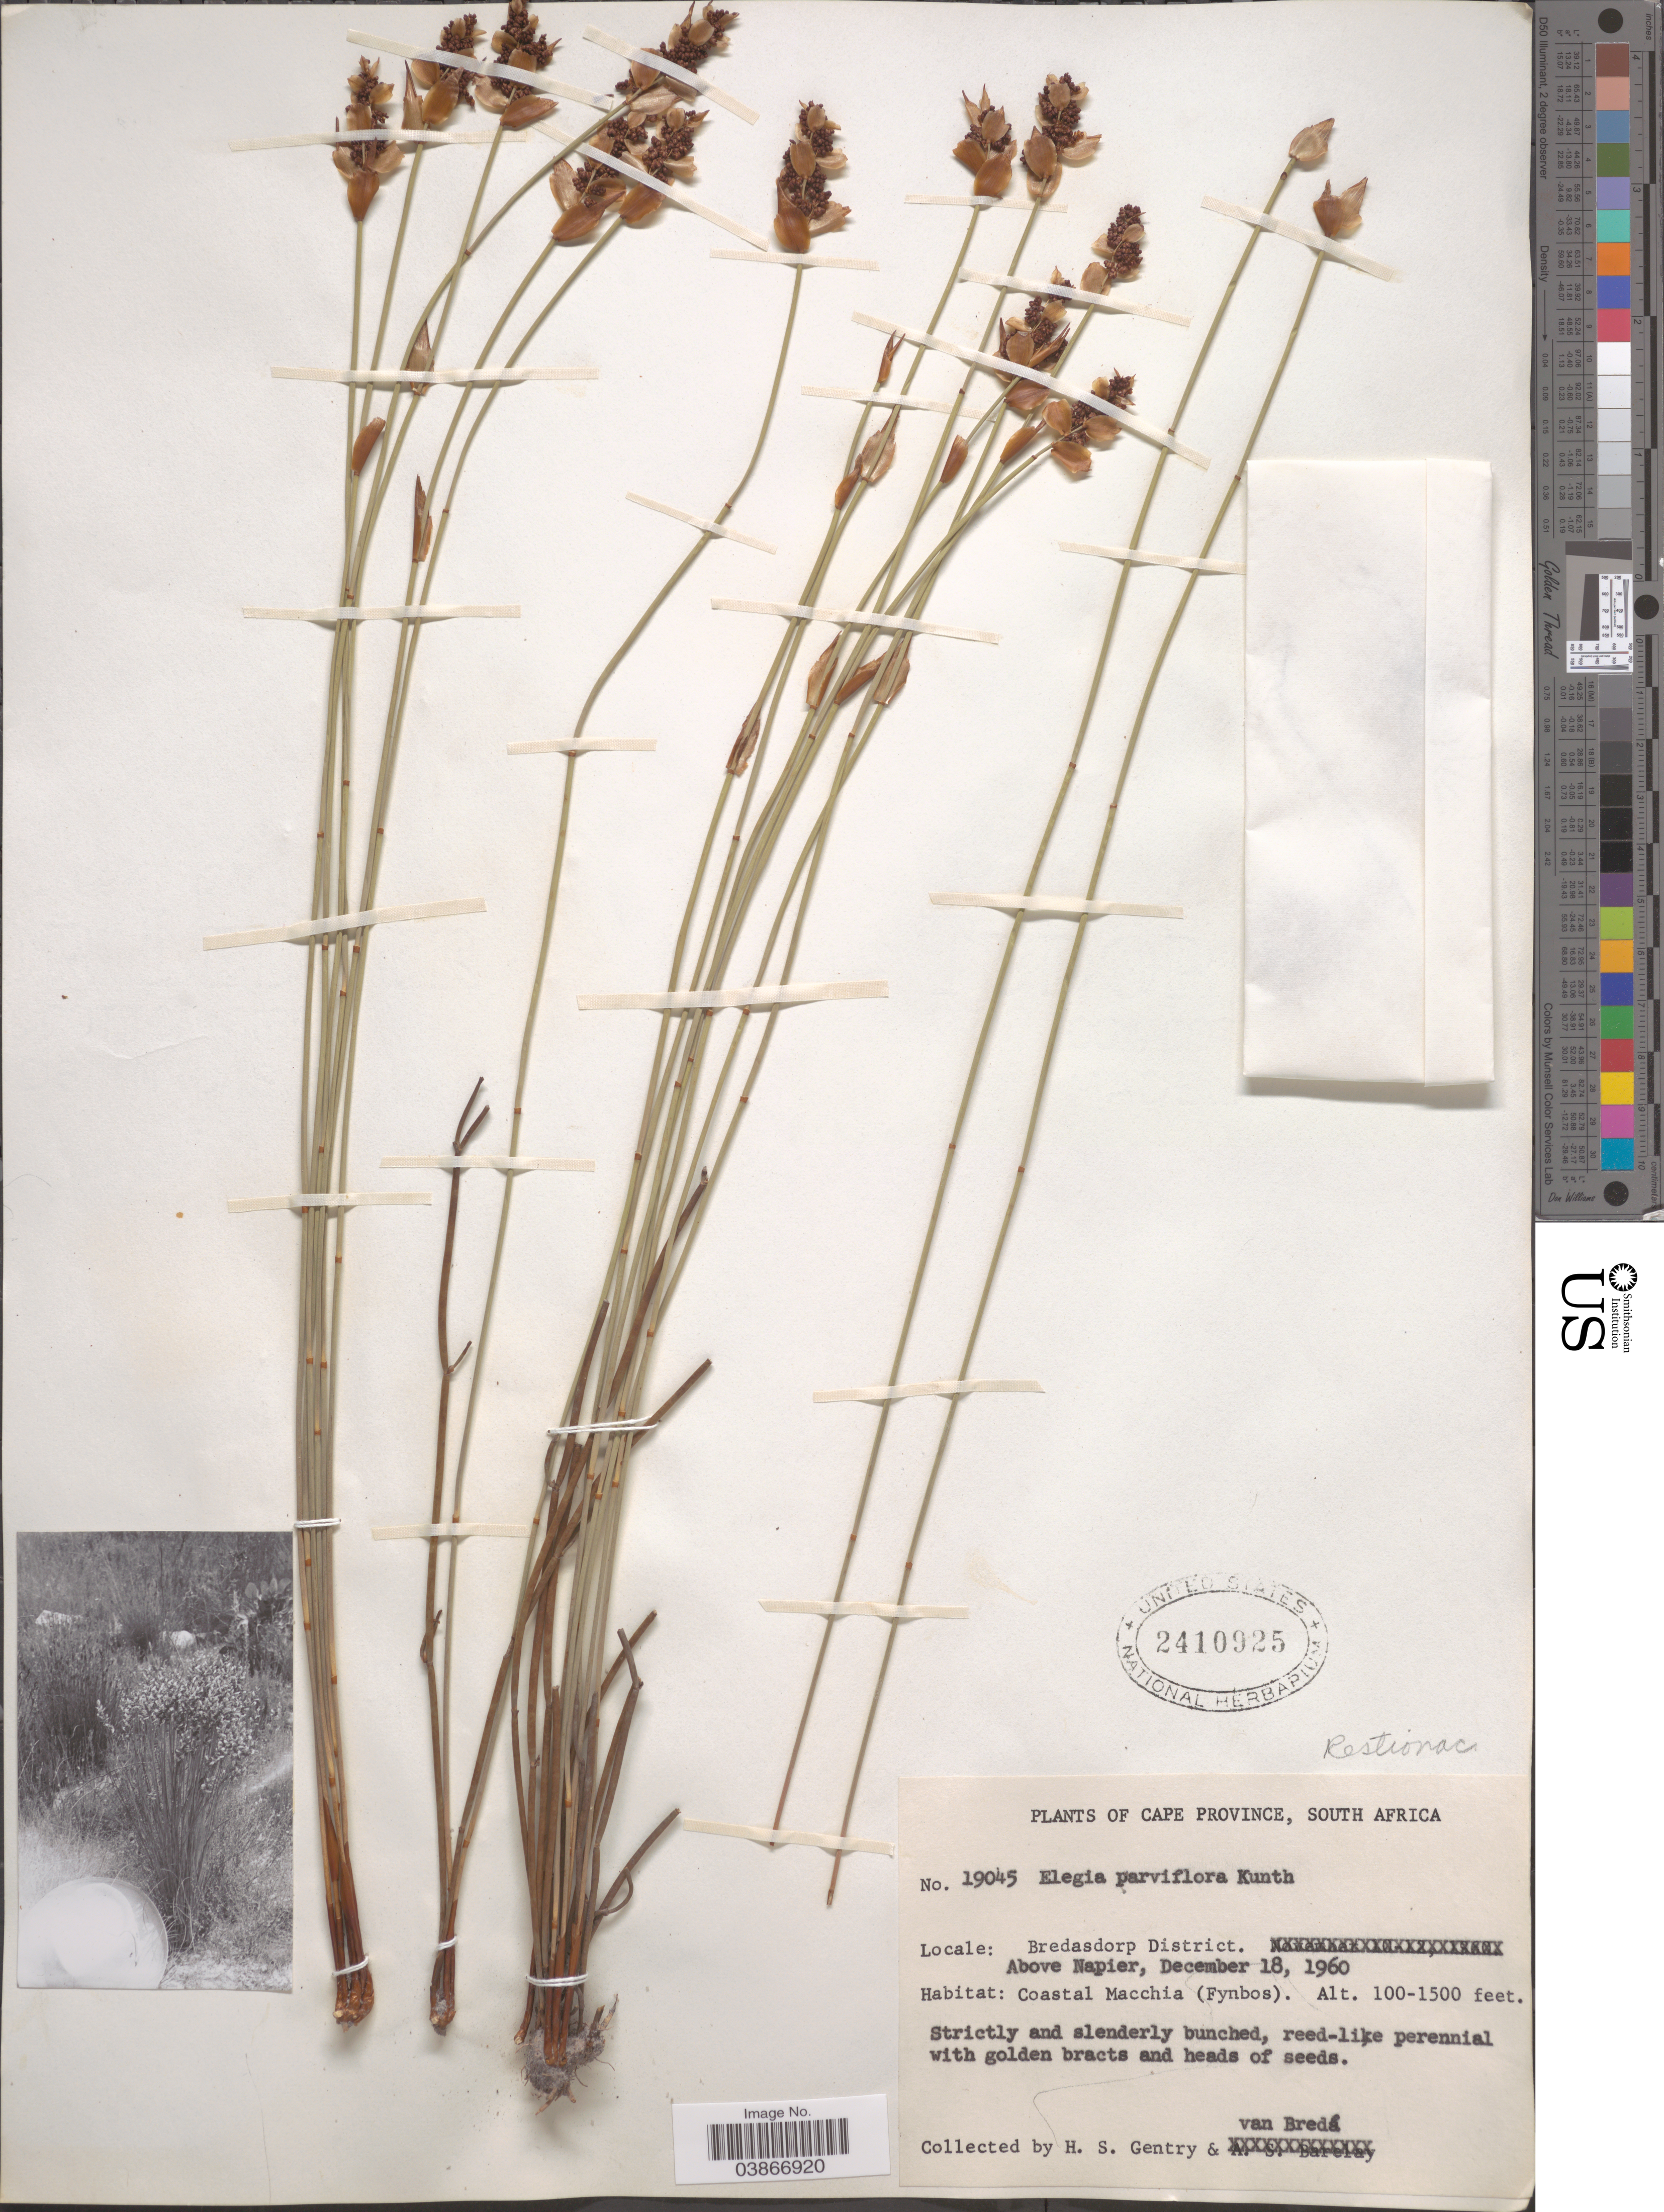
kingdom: Plantae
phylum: Tracheophyta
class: Liliopsida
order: Poales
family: Restionaceae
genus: Elegia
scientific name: Elegia parviflora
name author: (Thunb.) Kunth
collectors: H. S. Gentry & Van Bredá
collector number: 19045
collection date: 1960-12-18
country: South Africa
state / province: Western Cape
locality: Bredasdorp District. Above Napier.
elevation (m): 30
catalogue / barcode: US 2410925